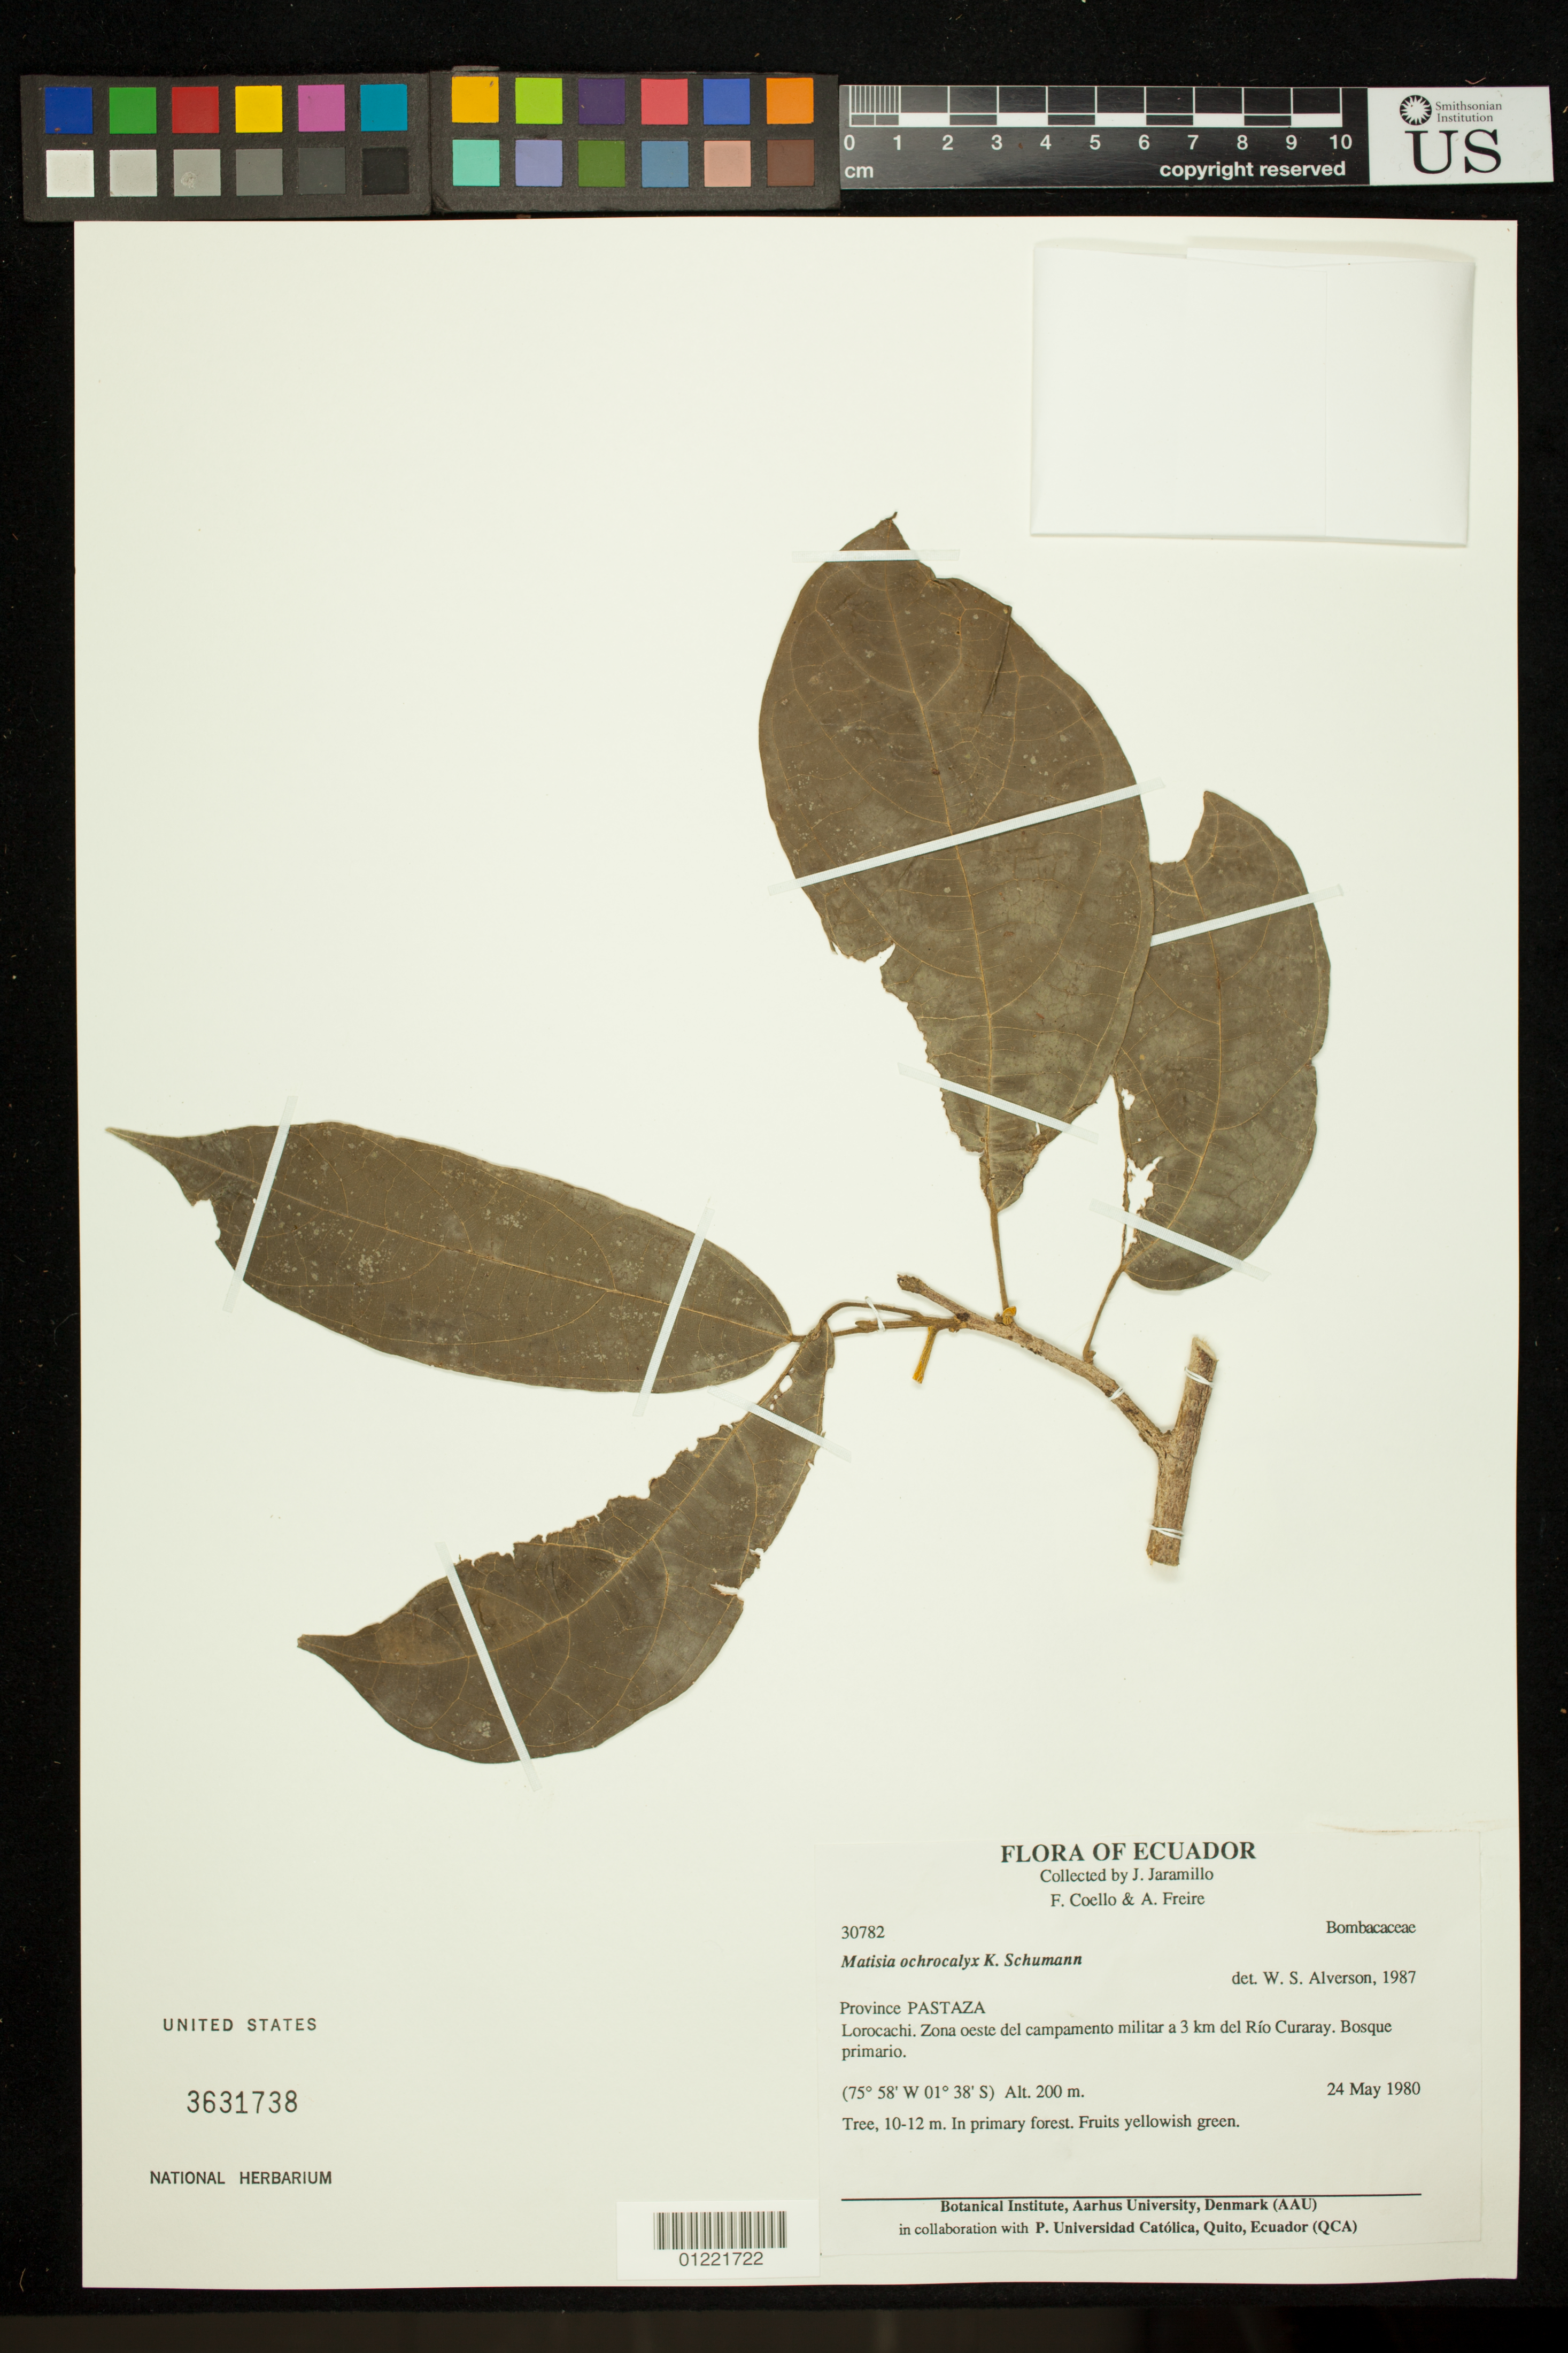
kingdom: Plantae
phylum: Tracheophyta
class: Magnoliopsida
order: Malvales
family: Malvaceae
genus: Matisia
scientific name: Matisia ochrocalyx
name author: K. Schum.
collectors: J. L. Jaramillo, F. Coello & A. Freire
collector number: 30782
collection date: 1980-05-24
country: Ecuador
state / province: Pastaza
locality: Pastaza: Lorocachi, zona oeste del campamento militar a 3 km. del Rio Curaray, bosque primario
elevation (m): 200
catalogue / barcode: US 3631738